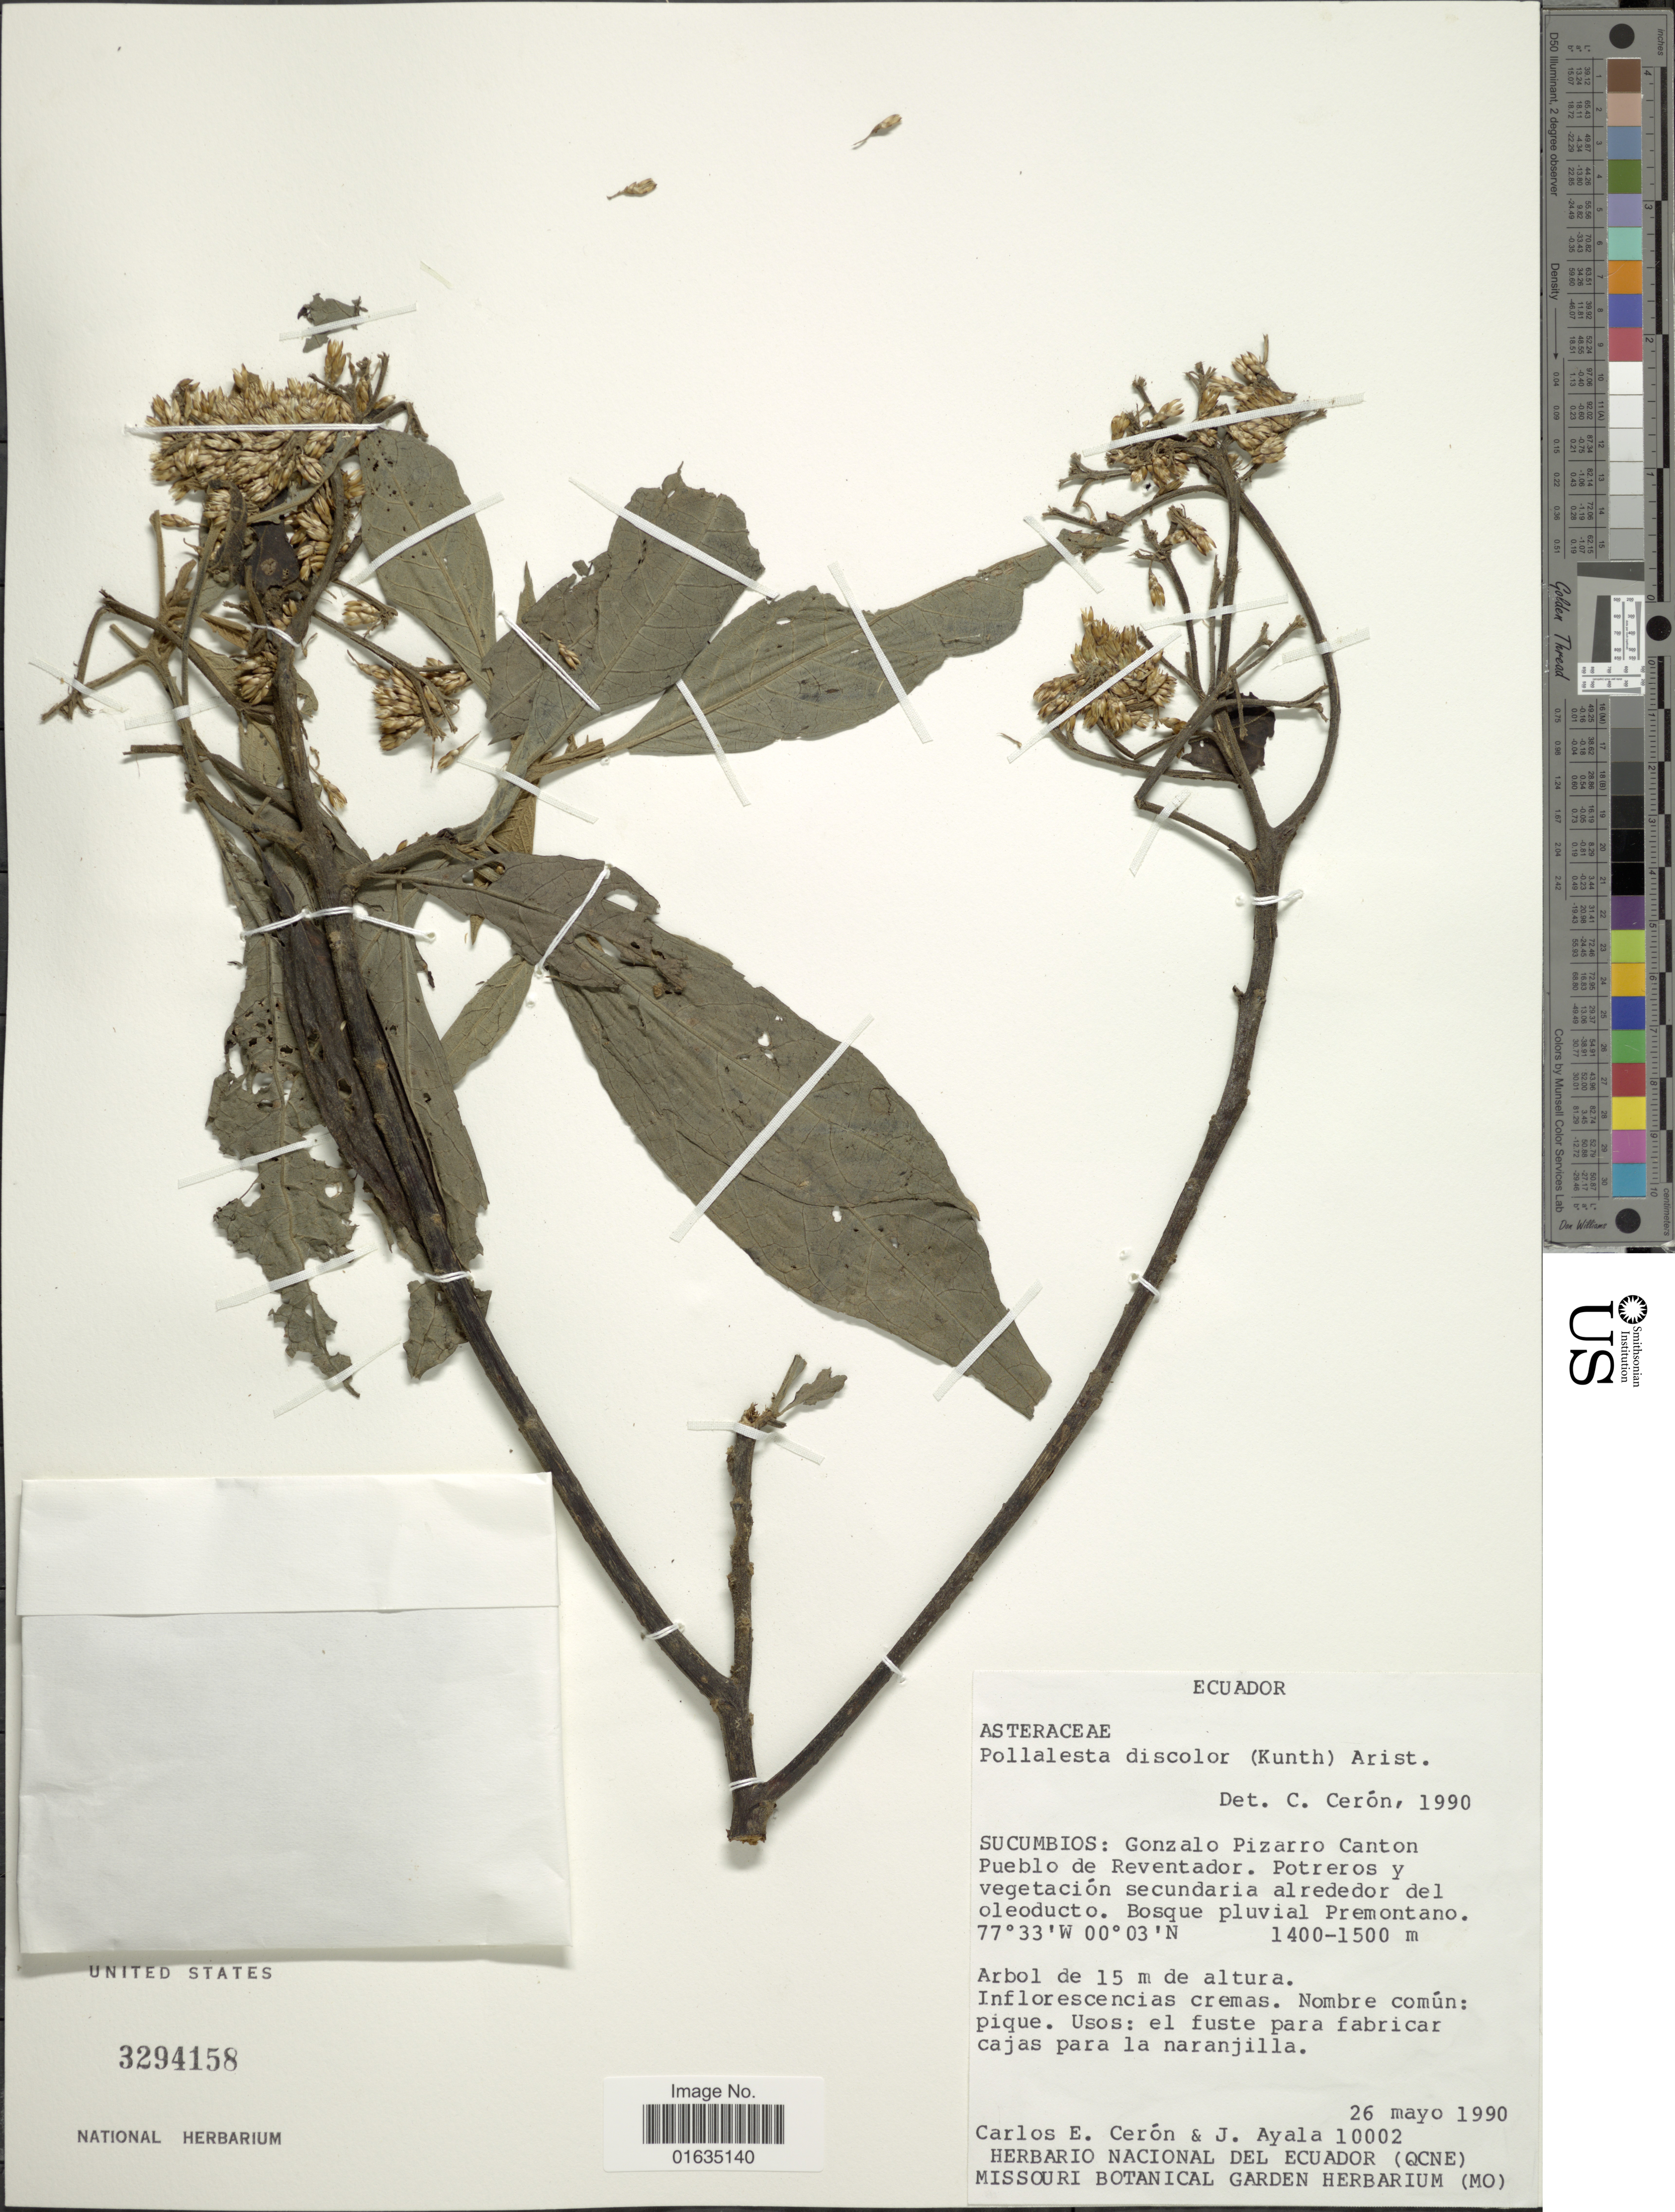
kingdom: Plantae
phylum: Tracheophyta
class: Magnoliopsida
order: Asterales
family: Asteraceae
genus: Pollalesta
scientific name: Pollalesta discolor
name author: (Kunth) Aristeg.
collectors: C. E. Cerón M. & J. Ayala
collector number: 10002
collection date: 1990-05-26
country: Ecuador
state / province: Sucumbíos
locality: Gonzalo Pizarro Canton Pueblo de Reventador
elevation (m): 1400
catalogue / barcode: US 3294158